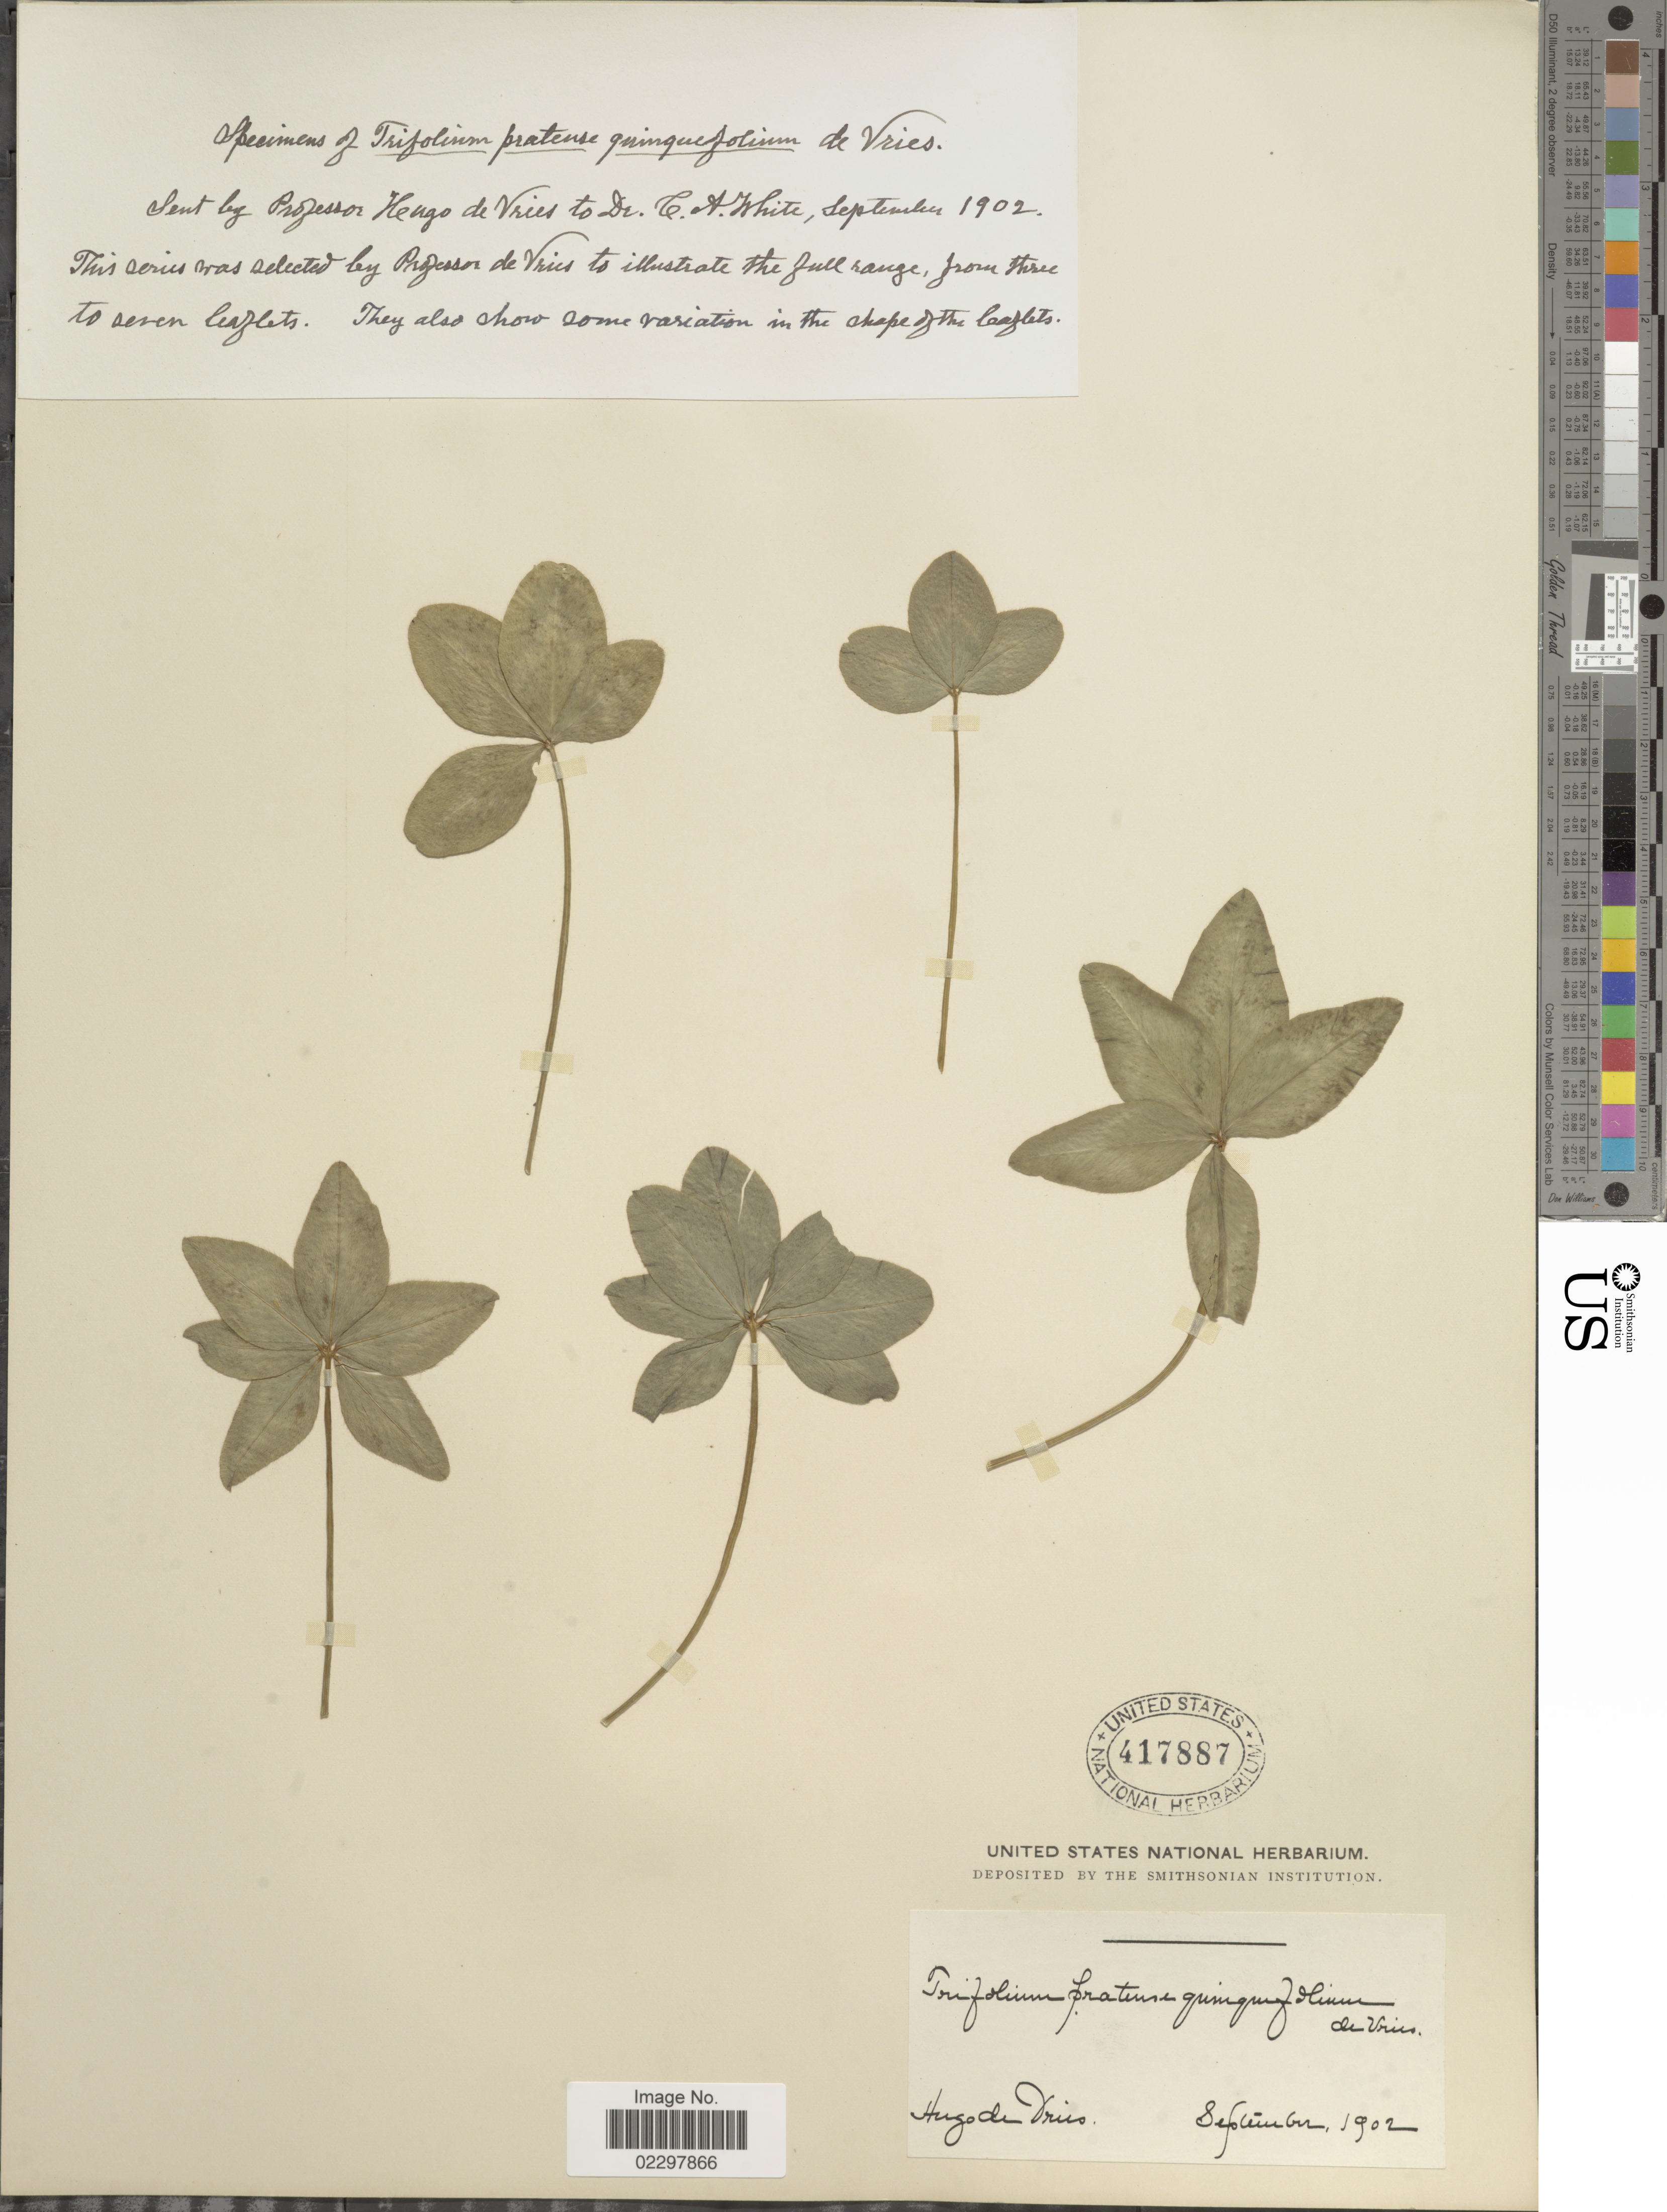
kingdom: Plantae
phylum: Tracheophyta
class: Magnoliopsida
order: Fabales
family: Fabaceae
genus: Trifolium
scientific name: Trifolium pratense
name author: L.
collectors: d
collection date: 1902-09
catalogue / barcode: US 417887